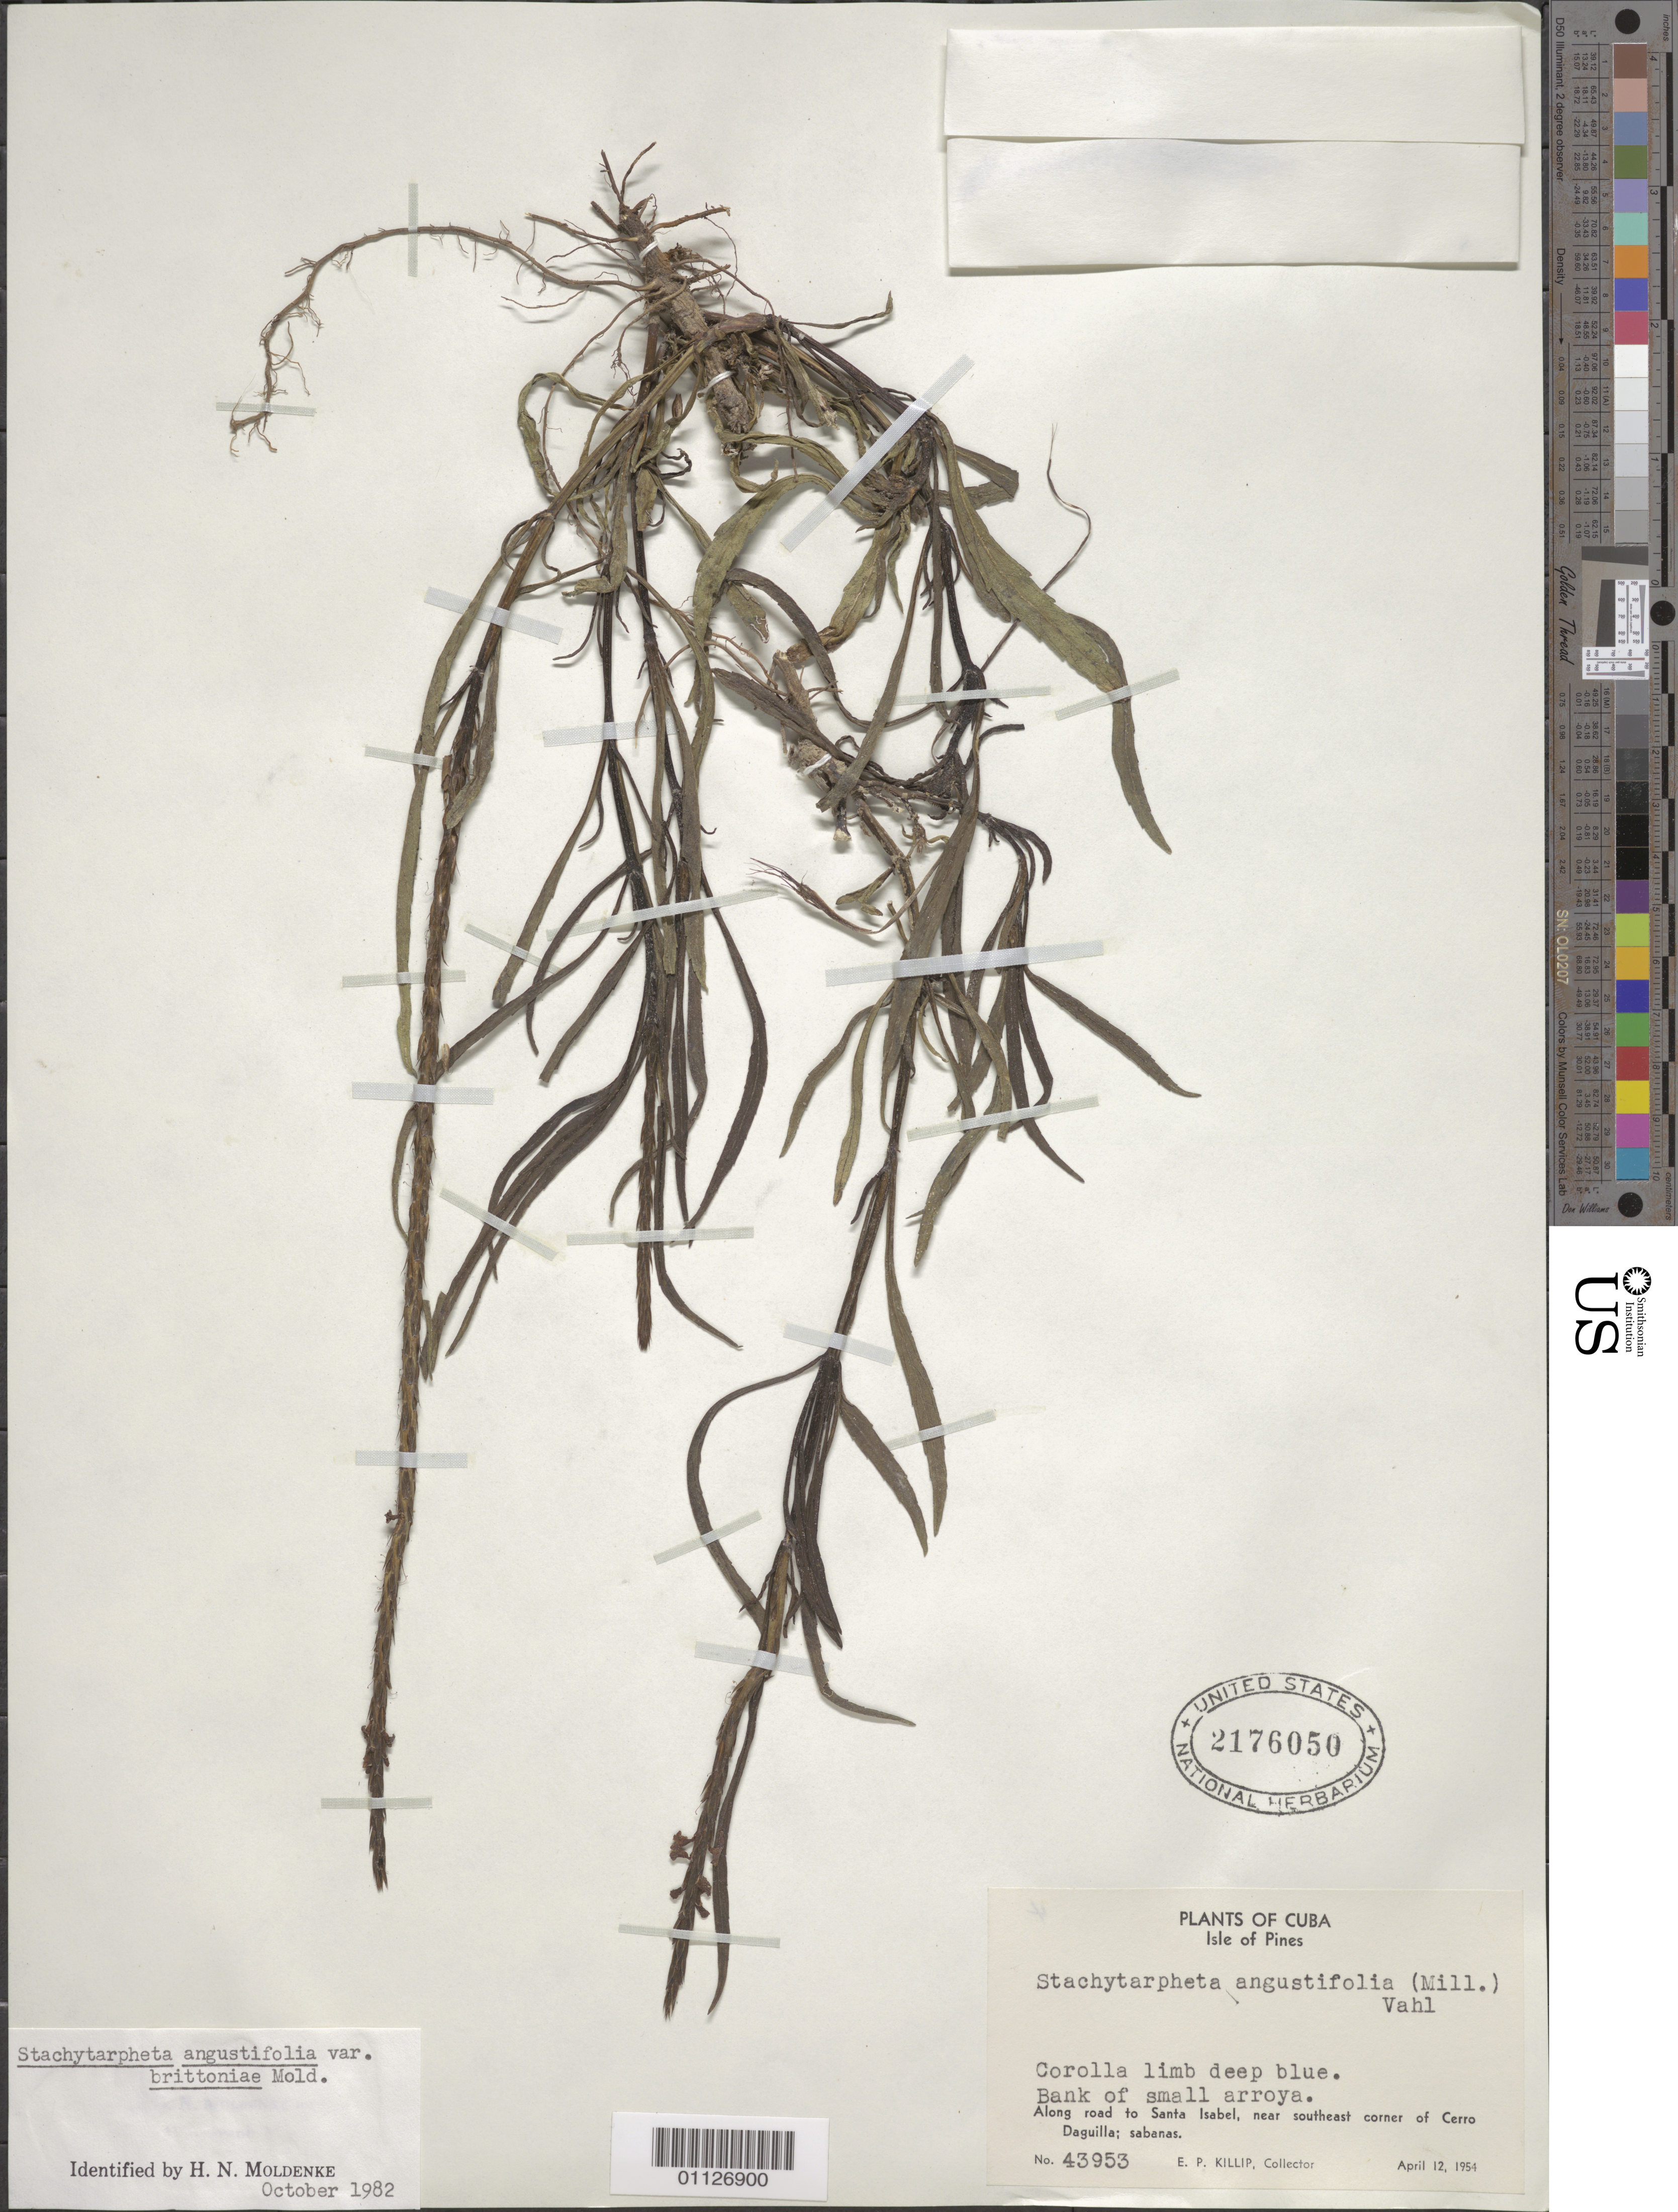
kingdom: Plantae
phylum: Tracheophyta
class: Magnoliopsida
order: Lamiales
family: Verbenaceae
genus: Stachytarpheta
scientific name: Stachytarpheta angustifolia var. brittoniae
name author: Moldenke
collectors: E. P. Killip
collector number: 43953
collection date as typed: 12 Apr 1954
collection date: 1954-04-12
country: Cuba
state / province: Isla de La Juventud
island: Isla de la Juventud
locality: Isle of Pines, Along road from Santa Isabel, near SE corner of Cerro Daguilla; sabanas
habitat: bank of small arroya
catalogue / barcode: US 2176050